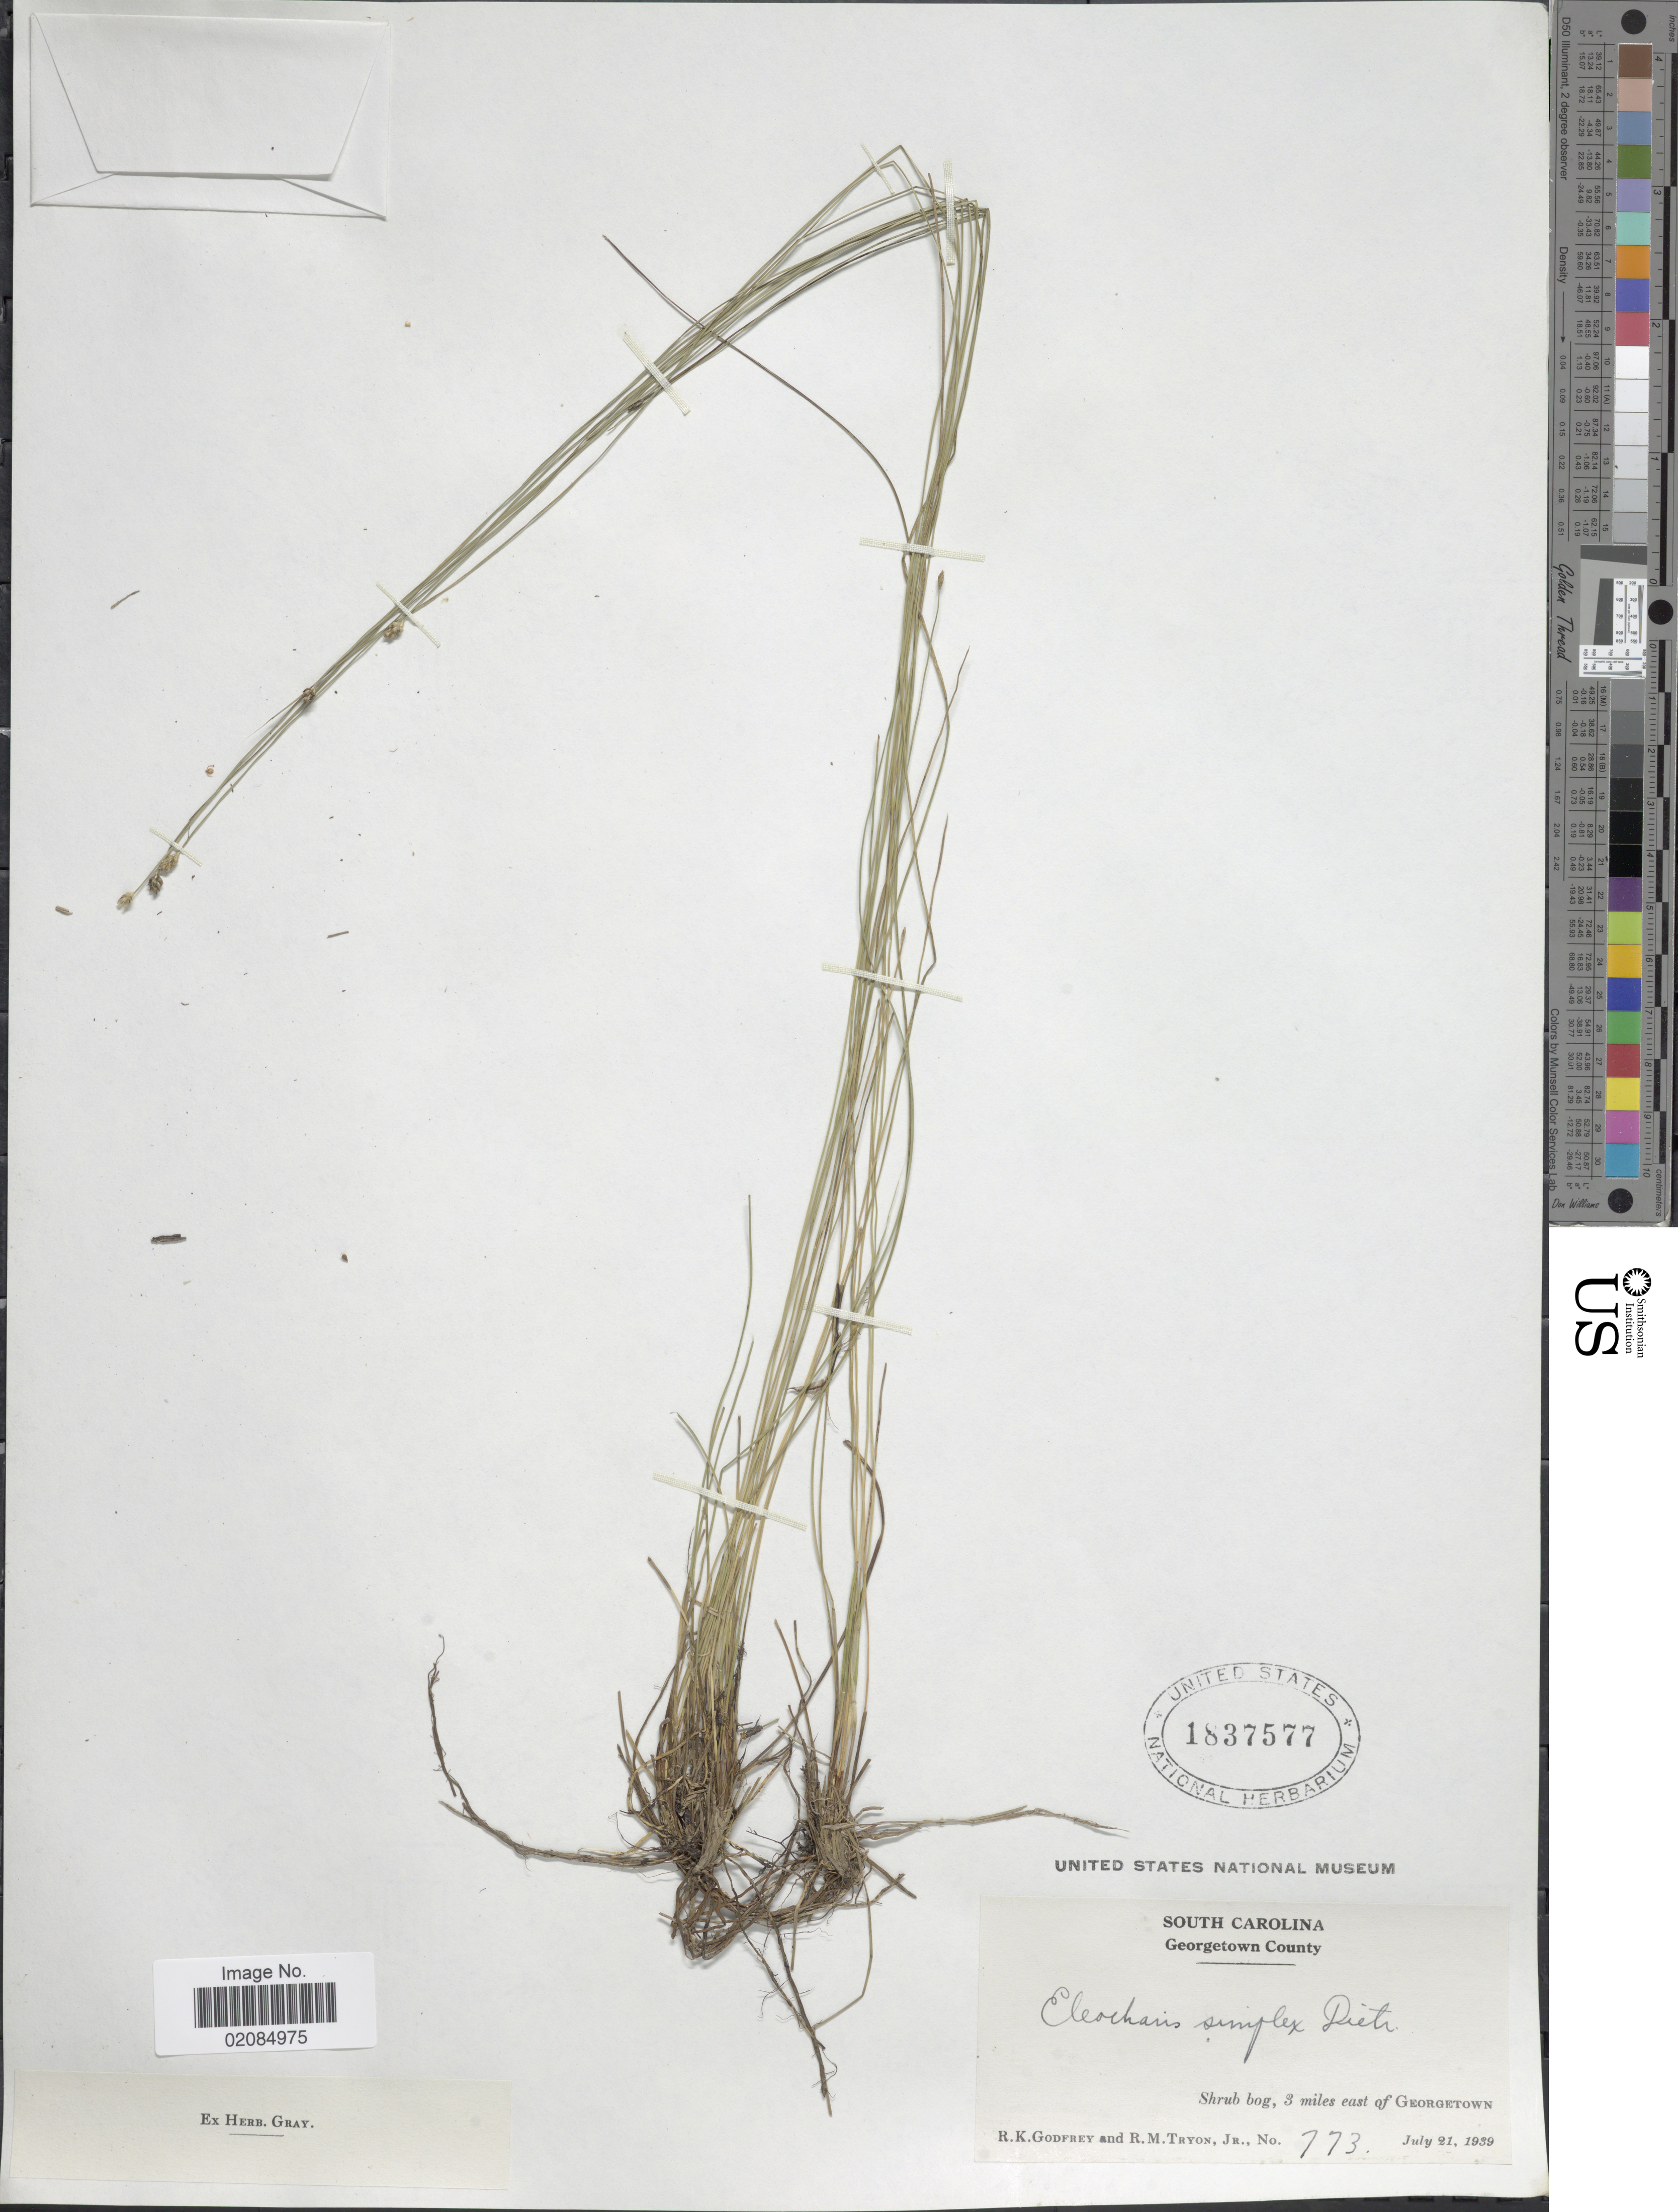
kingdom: Plantae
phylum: Tracheophyta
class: Liliopsida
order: Poales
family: Cyperaceae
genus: Eleocharis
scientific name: Eleocharis tuberculosa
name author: (Michx.) Roem. & Schult.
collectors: R. K. Godfrey & R. M. Tryon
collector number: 773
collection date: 1939-07-21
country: United States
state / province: South Carolina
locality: Georgetown County. 3 miles east of Georgetown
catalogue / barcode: US 1837577